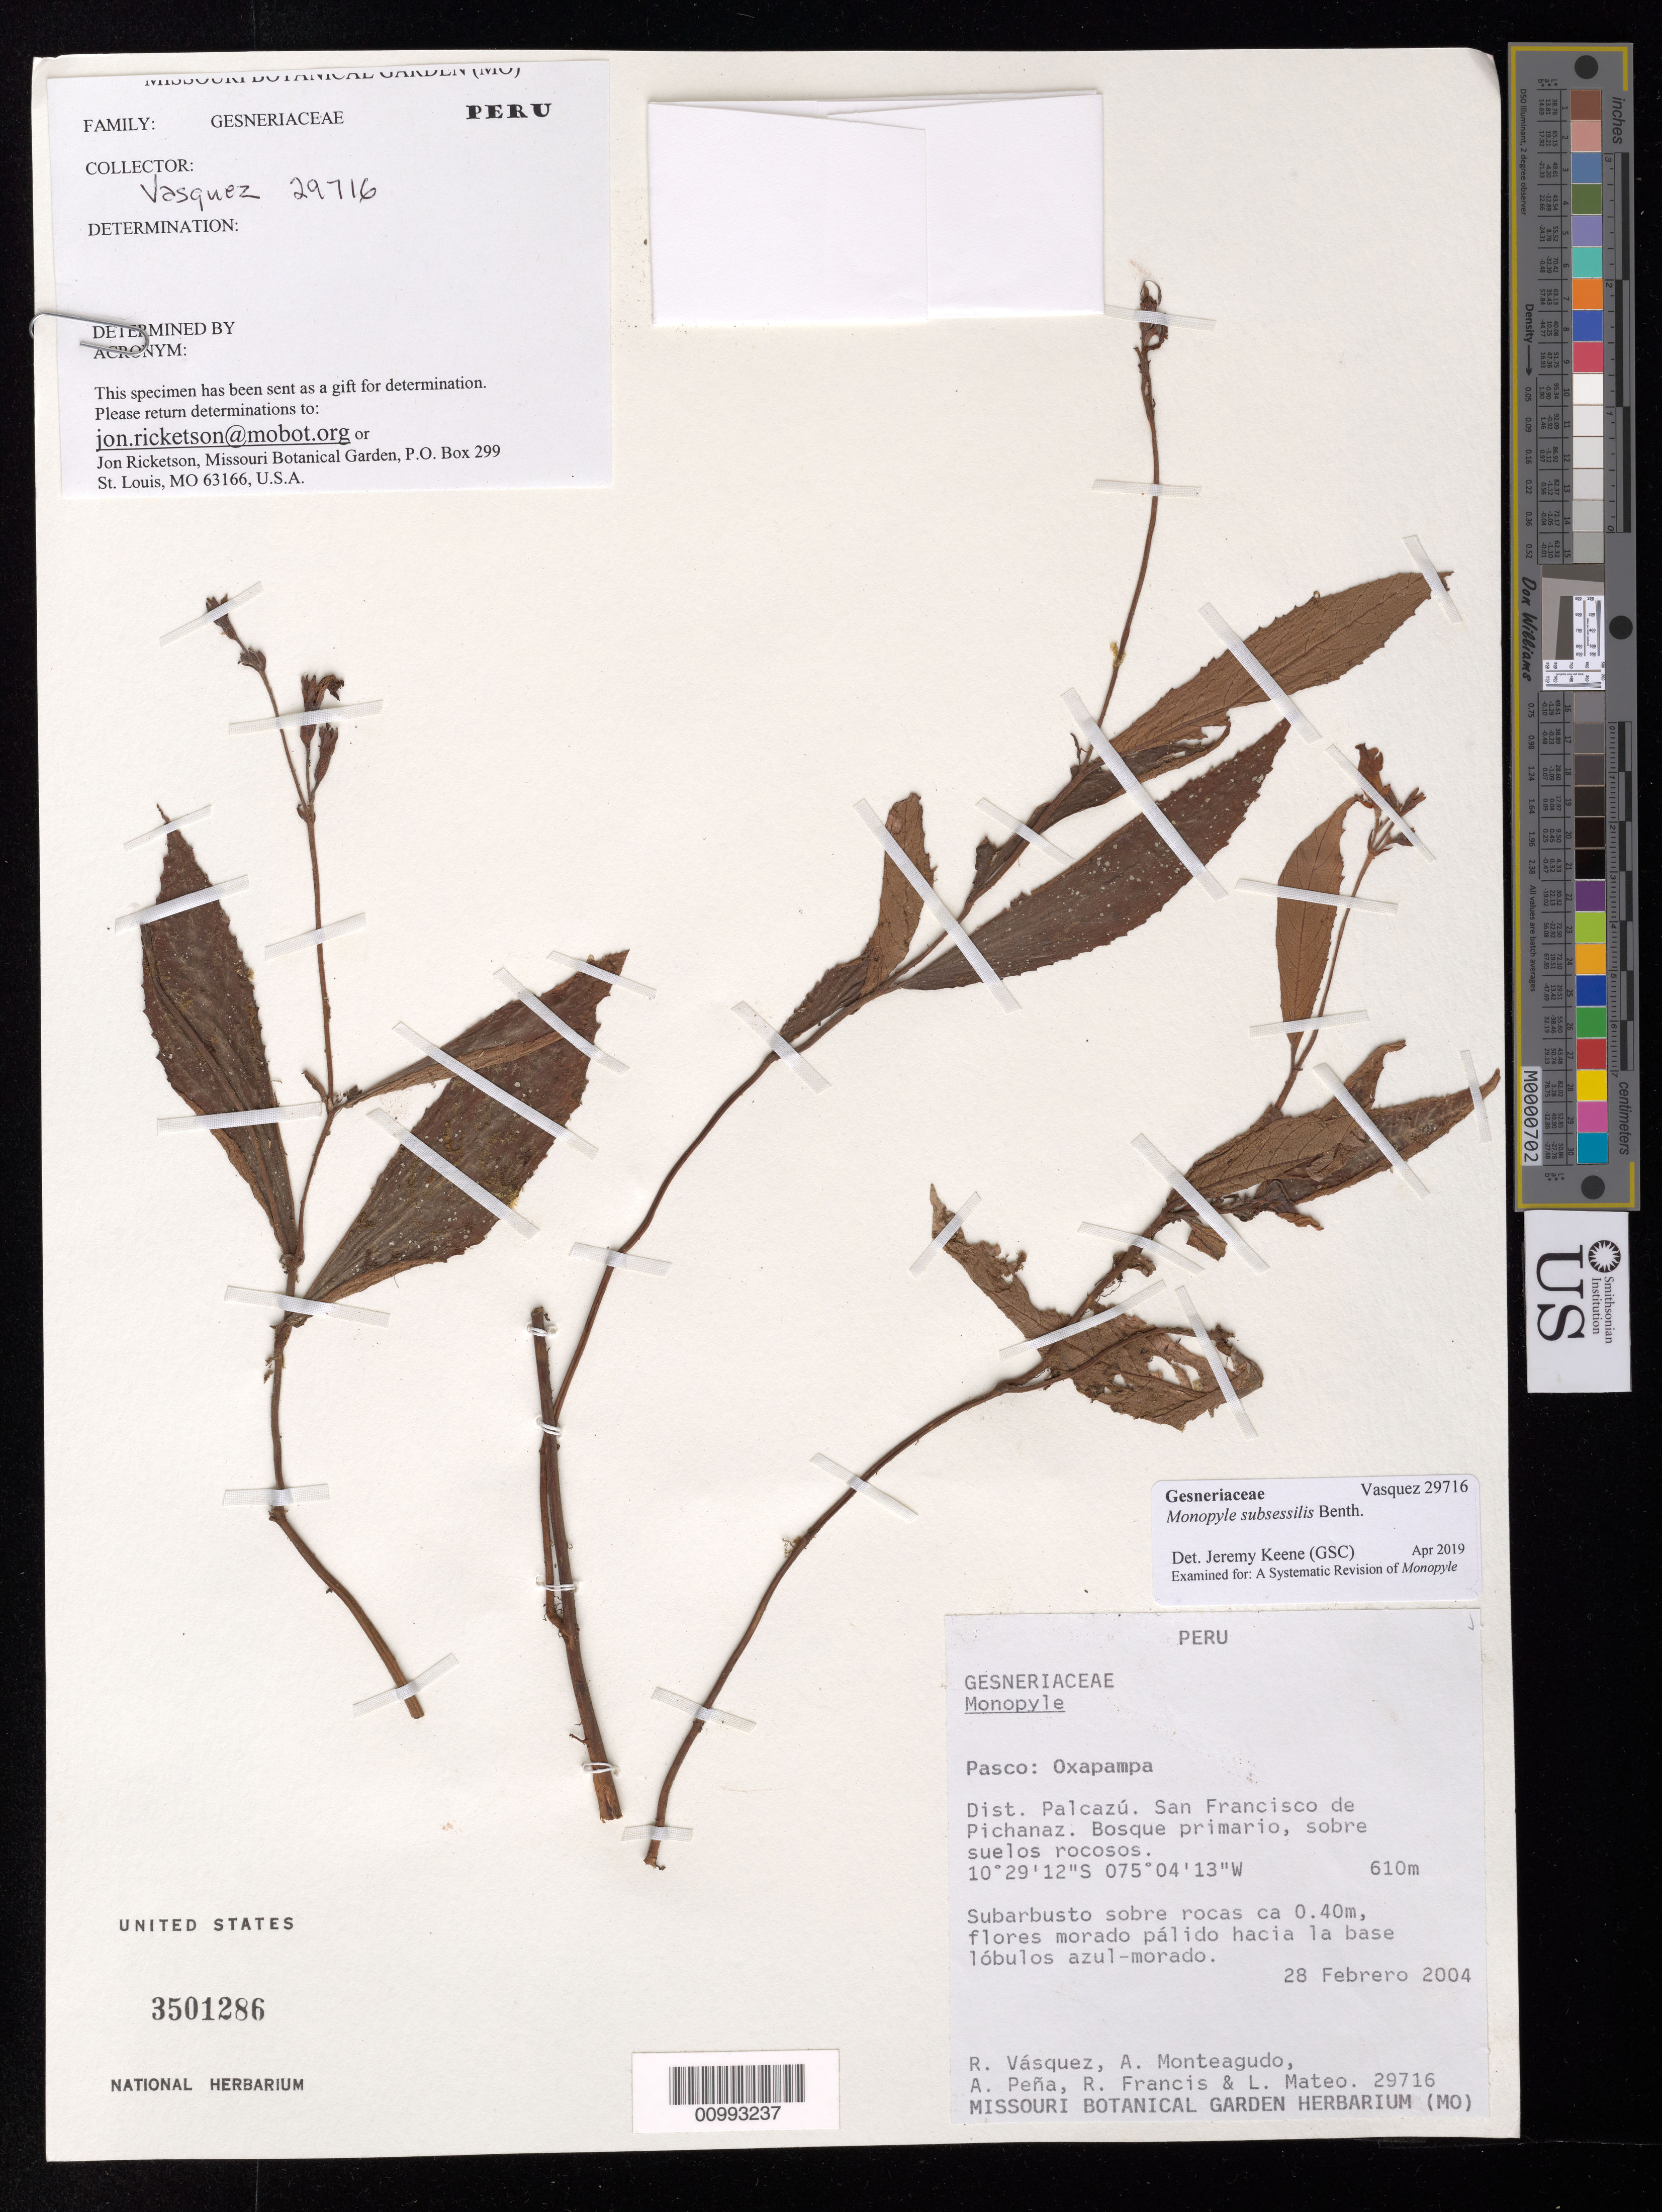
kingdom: Plantae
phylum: Tracheophyta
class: Magnoliopsida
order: Lamiales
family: Gesneriaceae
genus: Monopyle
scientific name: Monopyle subsessilis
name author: Benth.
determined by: Keene, J.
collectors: R. Vásquez & et al.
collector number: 29716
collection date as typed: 28 Feb 2004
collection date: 2004-02-28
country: Peru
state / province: Pasco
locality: Pasco: Oxapampa. Distrito Palcazú, San Francisco de Pichanaz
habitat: Bosque primario, sobre suelos rocosos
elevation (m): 610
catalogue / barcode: US 3501286